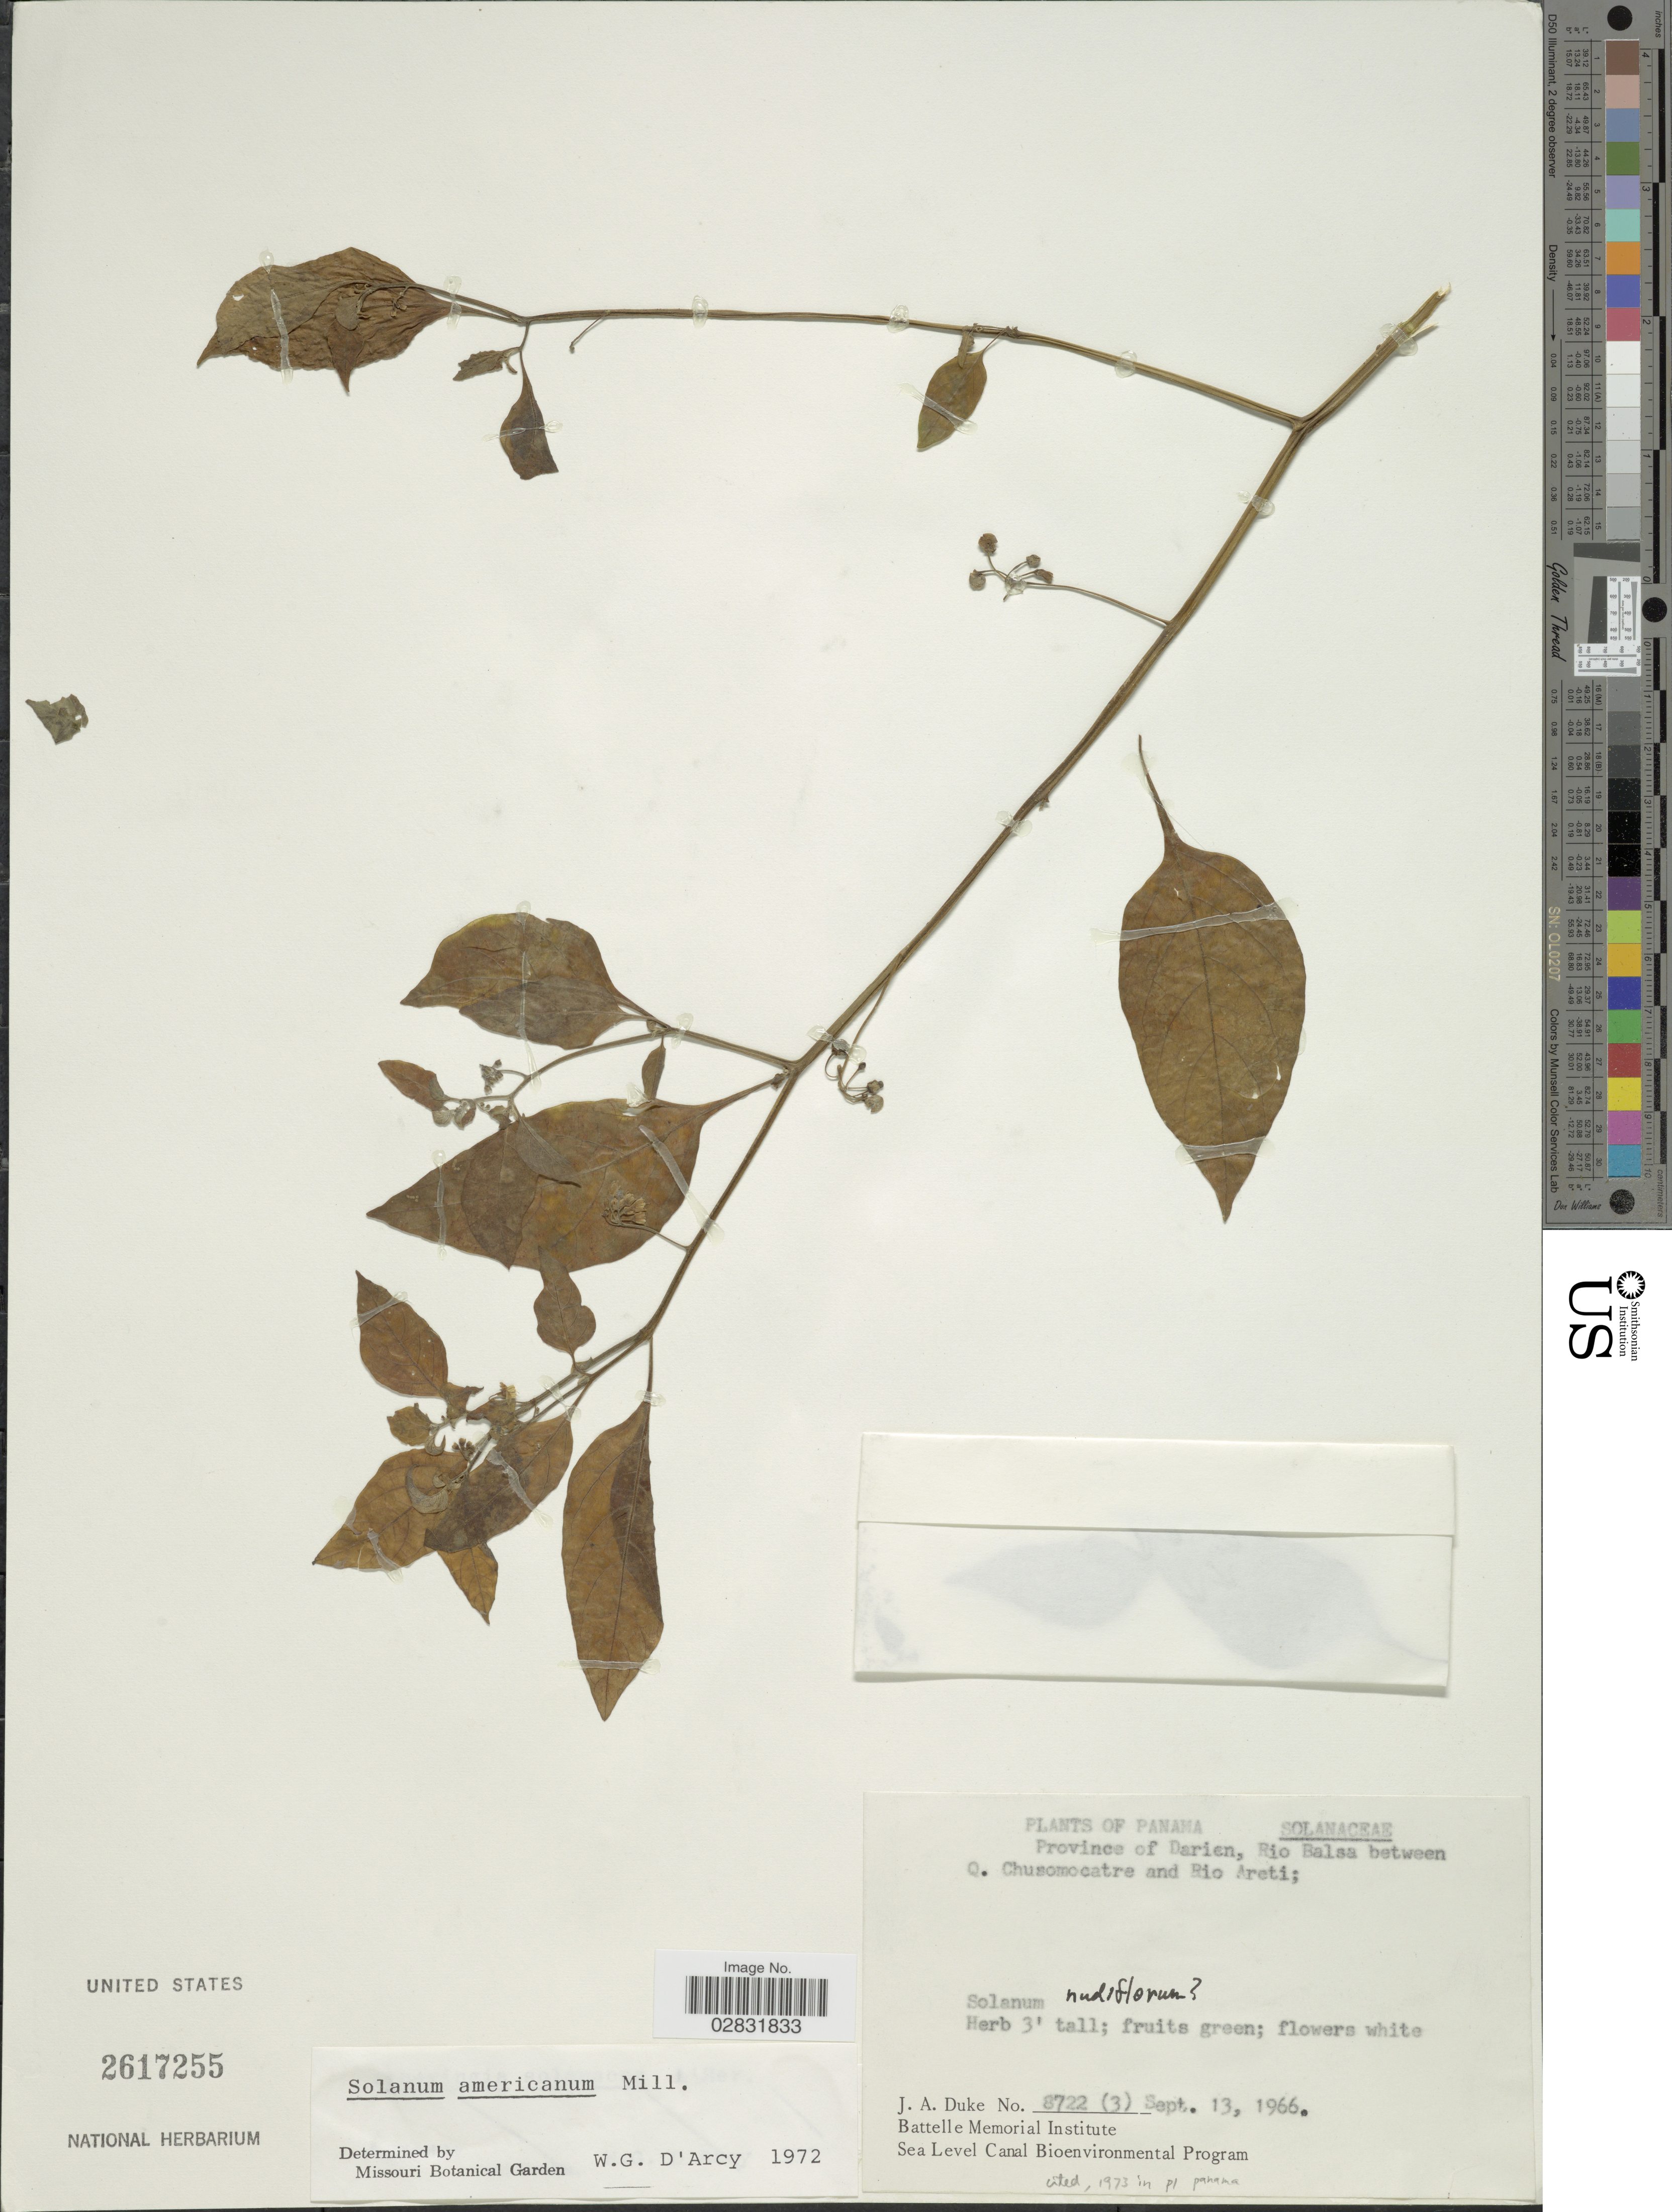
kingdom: Plantae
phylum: Tracheophyta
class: Magnoliopsida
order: Solanales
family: Solanaceae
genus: Solanum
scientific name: Solanum americanum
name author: Mill.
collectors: J. A. Duke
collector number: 8722(3)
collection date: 1966-09-13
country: Panama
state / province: Darién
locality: Rio Balsa between Q. Chusomocatre and Rio Areti.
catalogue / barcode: US 2617255